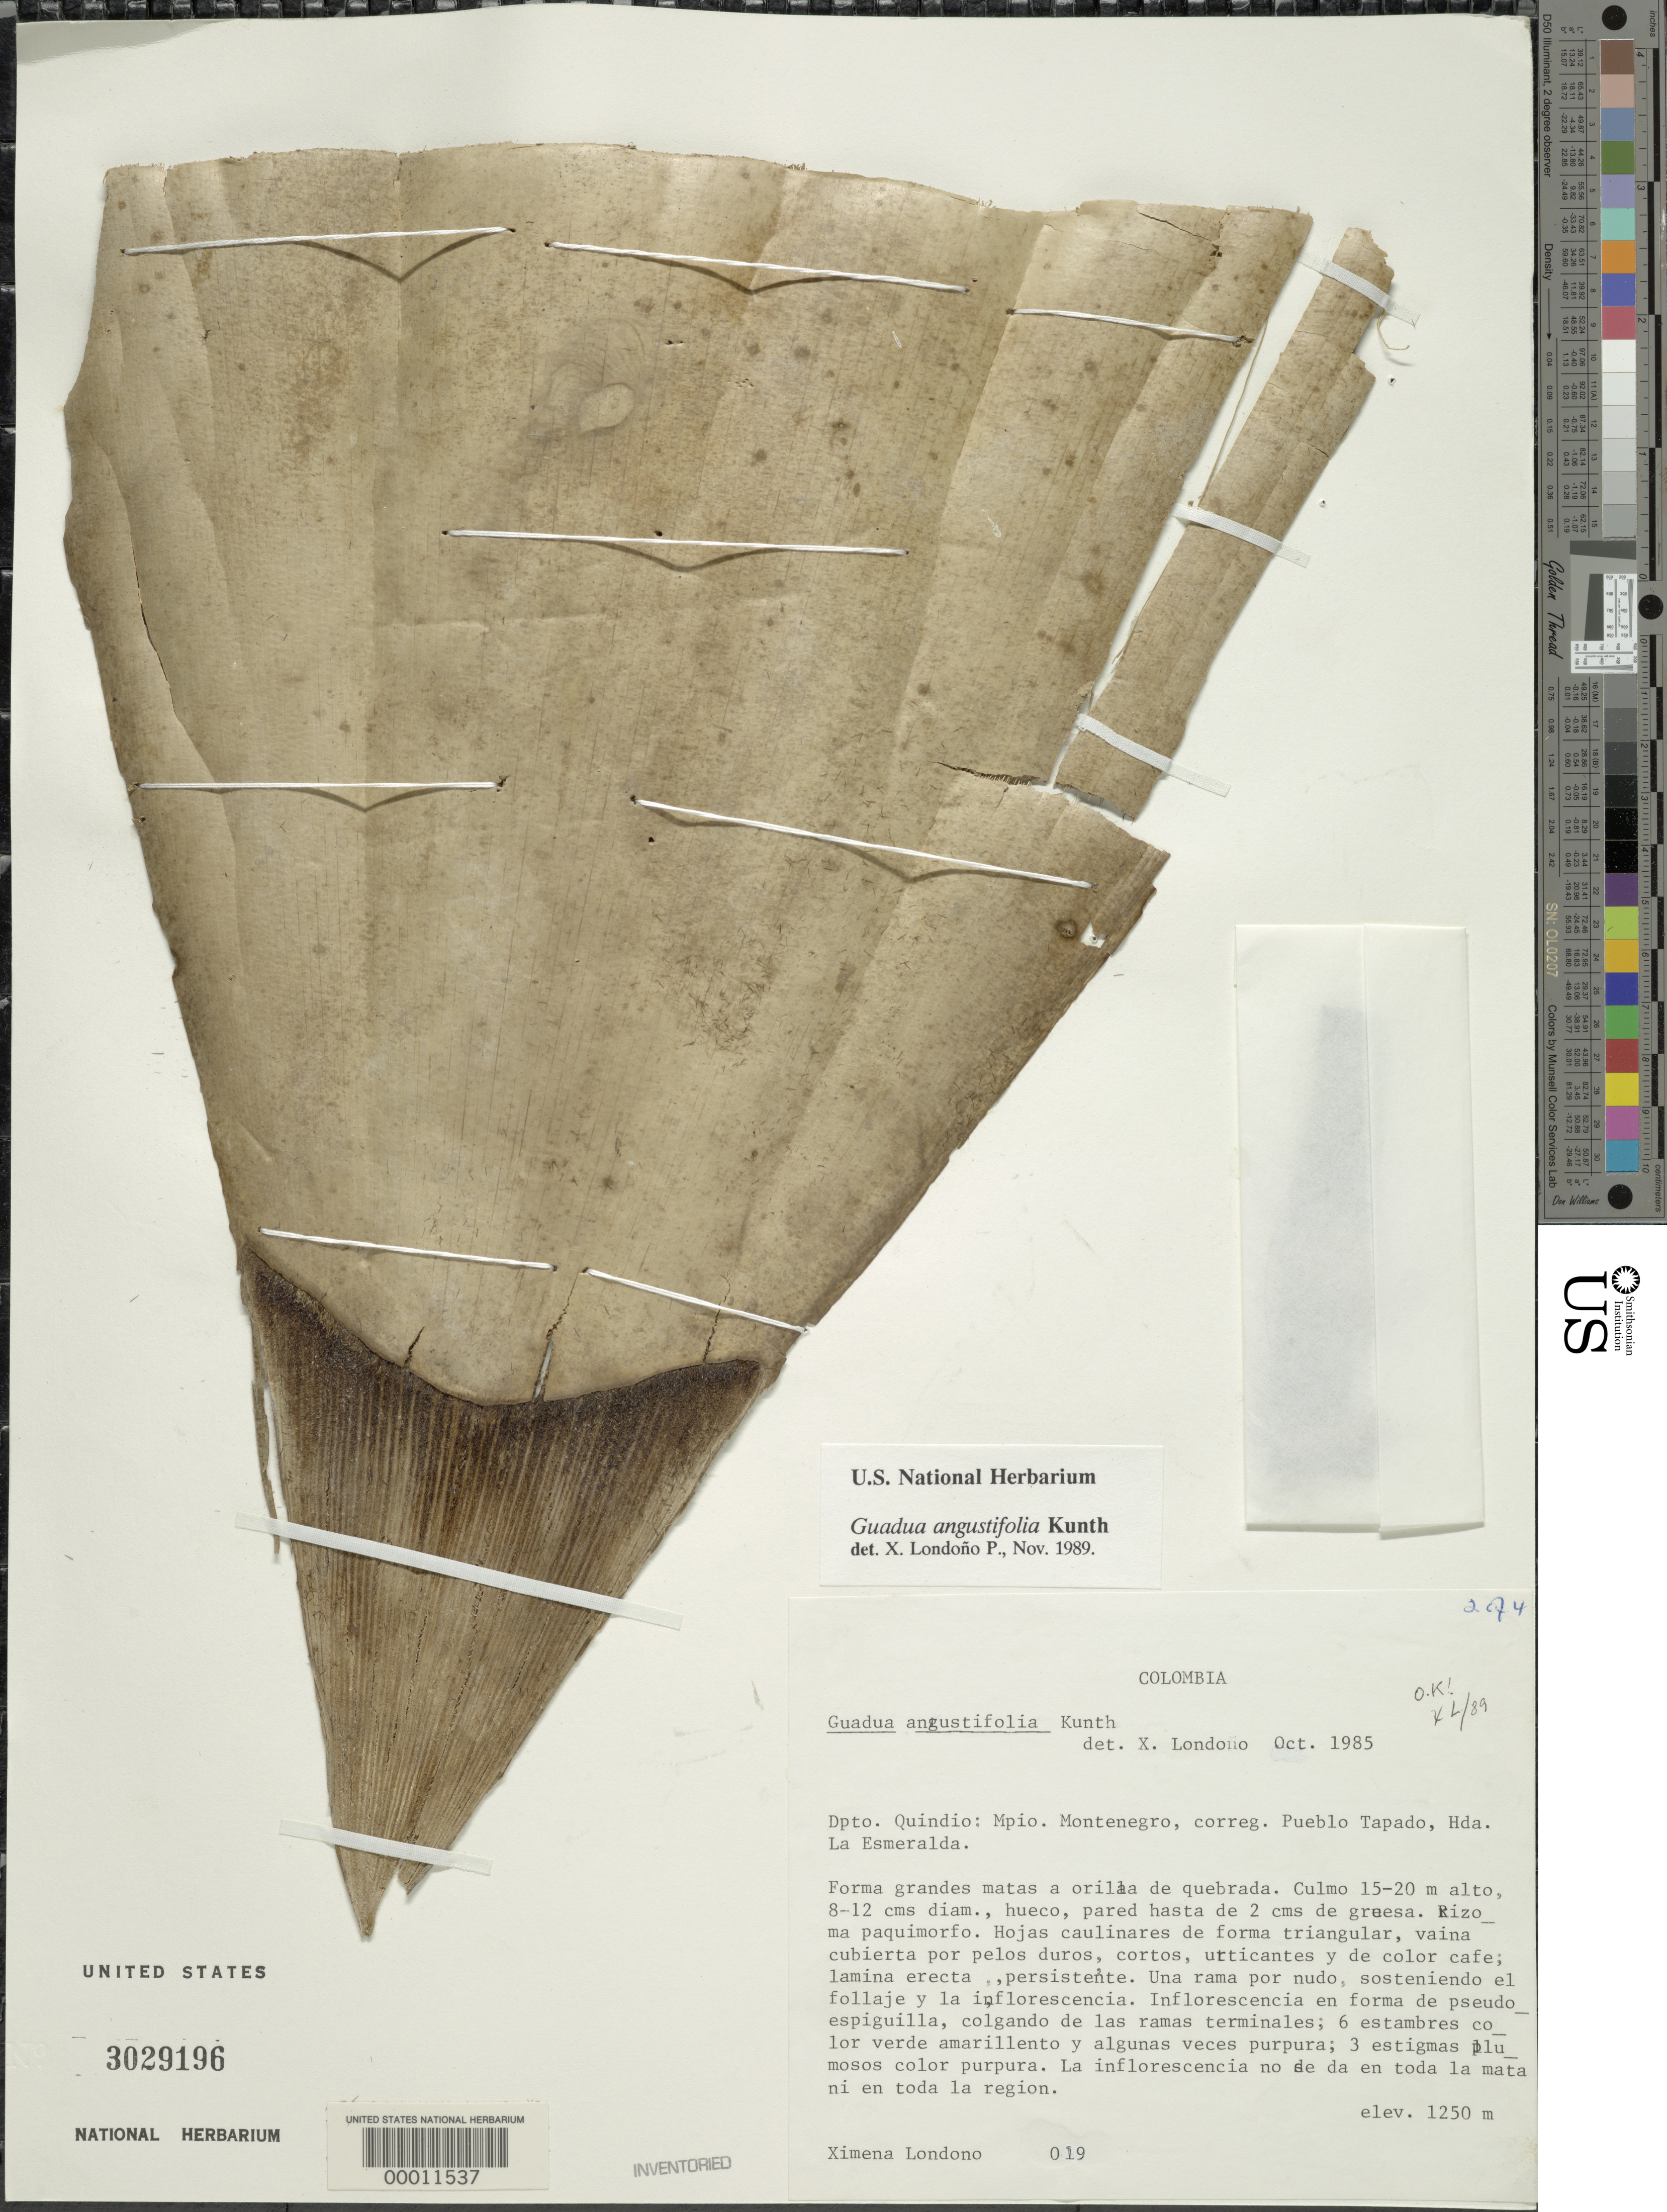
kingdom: Plantae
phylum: Tracheophyta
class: Liliopsida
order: Poales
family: Poaceae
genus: Guadua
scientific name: Guadua angustifolia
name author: Kunth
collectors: X. Londoño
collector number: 85-019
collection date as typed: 13 Oct 1985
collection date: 1985-10-13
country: Colombia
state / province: Quindío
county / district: Montenegro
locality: Pueblo tapado correg., hda. la Esmeralda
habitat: Large forest at the mouth of the quebrada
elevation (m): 1250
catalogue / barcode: US 3029196